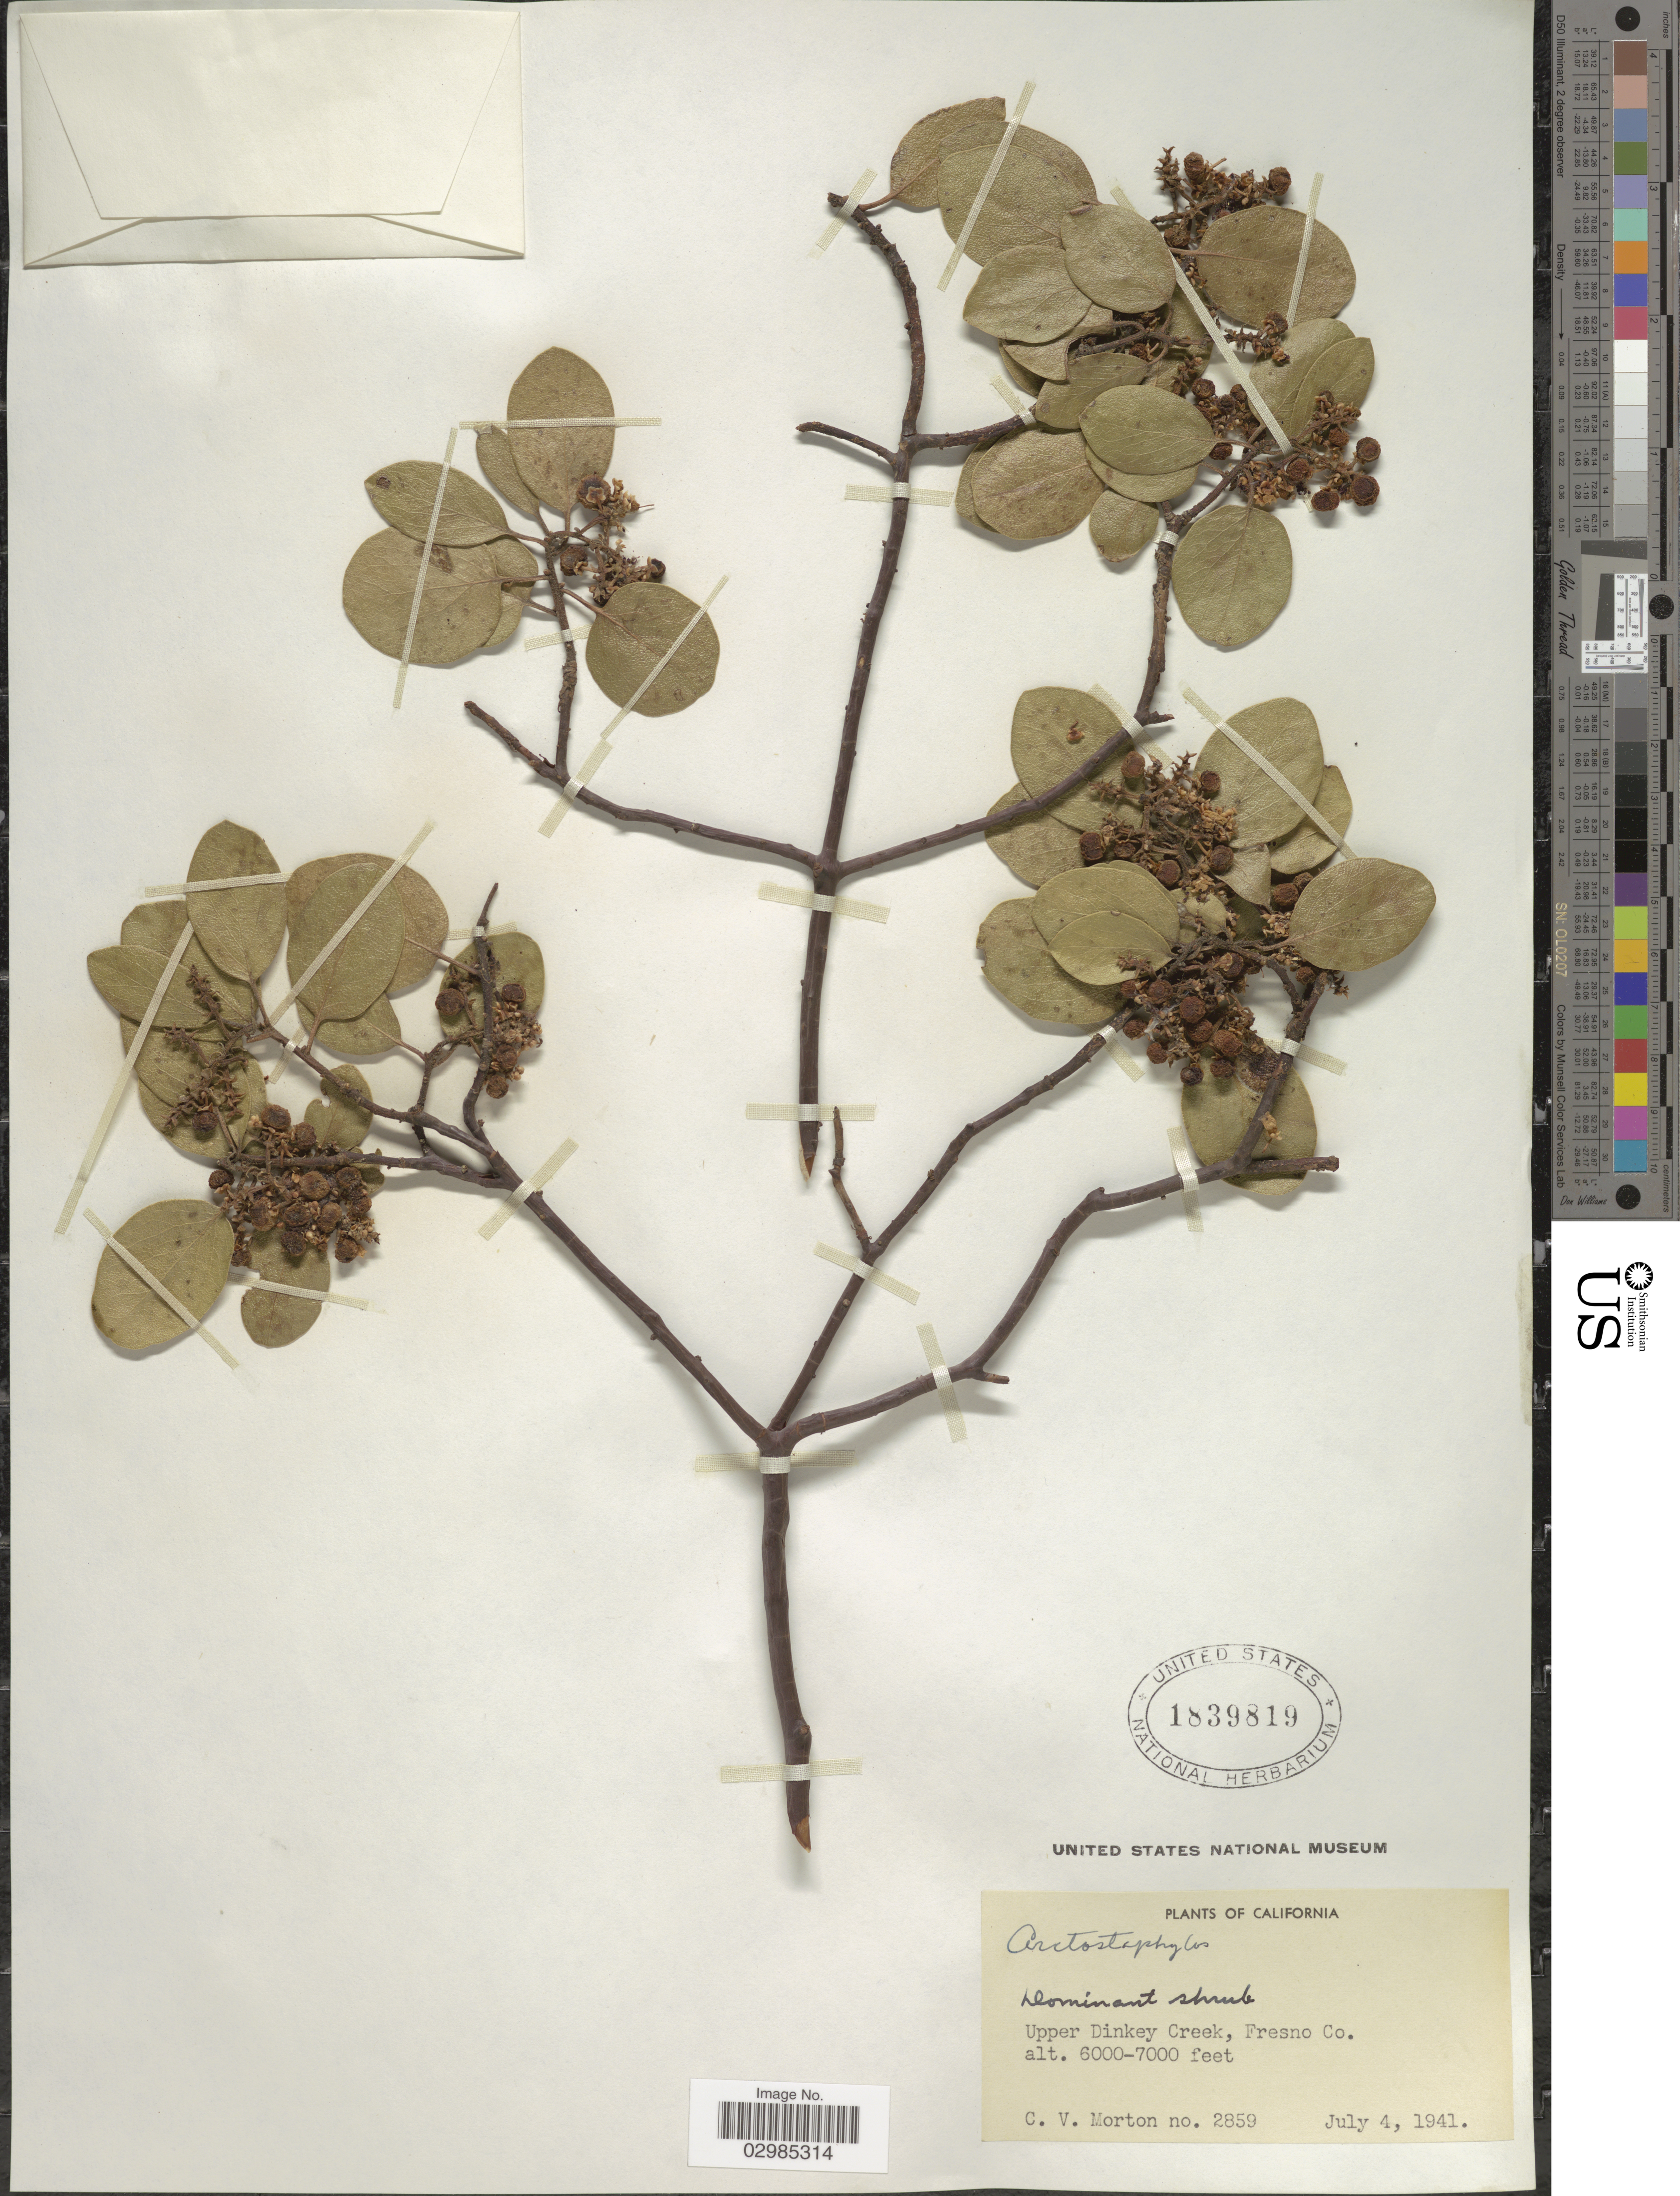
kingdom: Plantae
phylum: Tracheophyta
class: Magnoliopsida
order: Ericales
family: Ericaceae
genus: Arctostaphylos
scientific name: Arctostaphylos cratericola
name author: (Donn. Sm.) Donn. Sm.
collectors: C. V. Morton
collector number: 2859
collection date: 1941-07-04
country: United States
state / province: California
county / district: Fresno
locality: Upper Dinkey Creek, Fresno Co.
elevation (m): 1829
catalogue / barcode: US 1839819